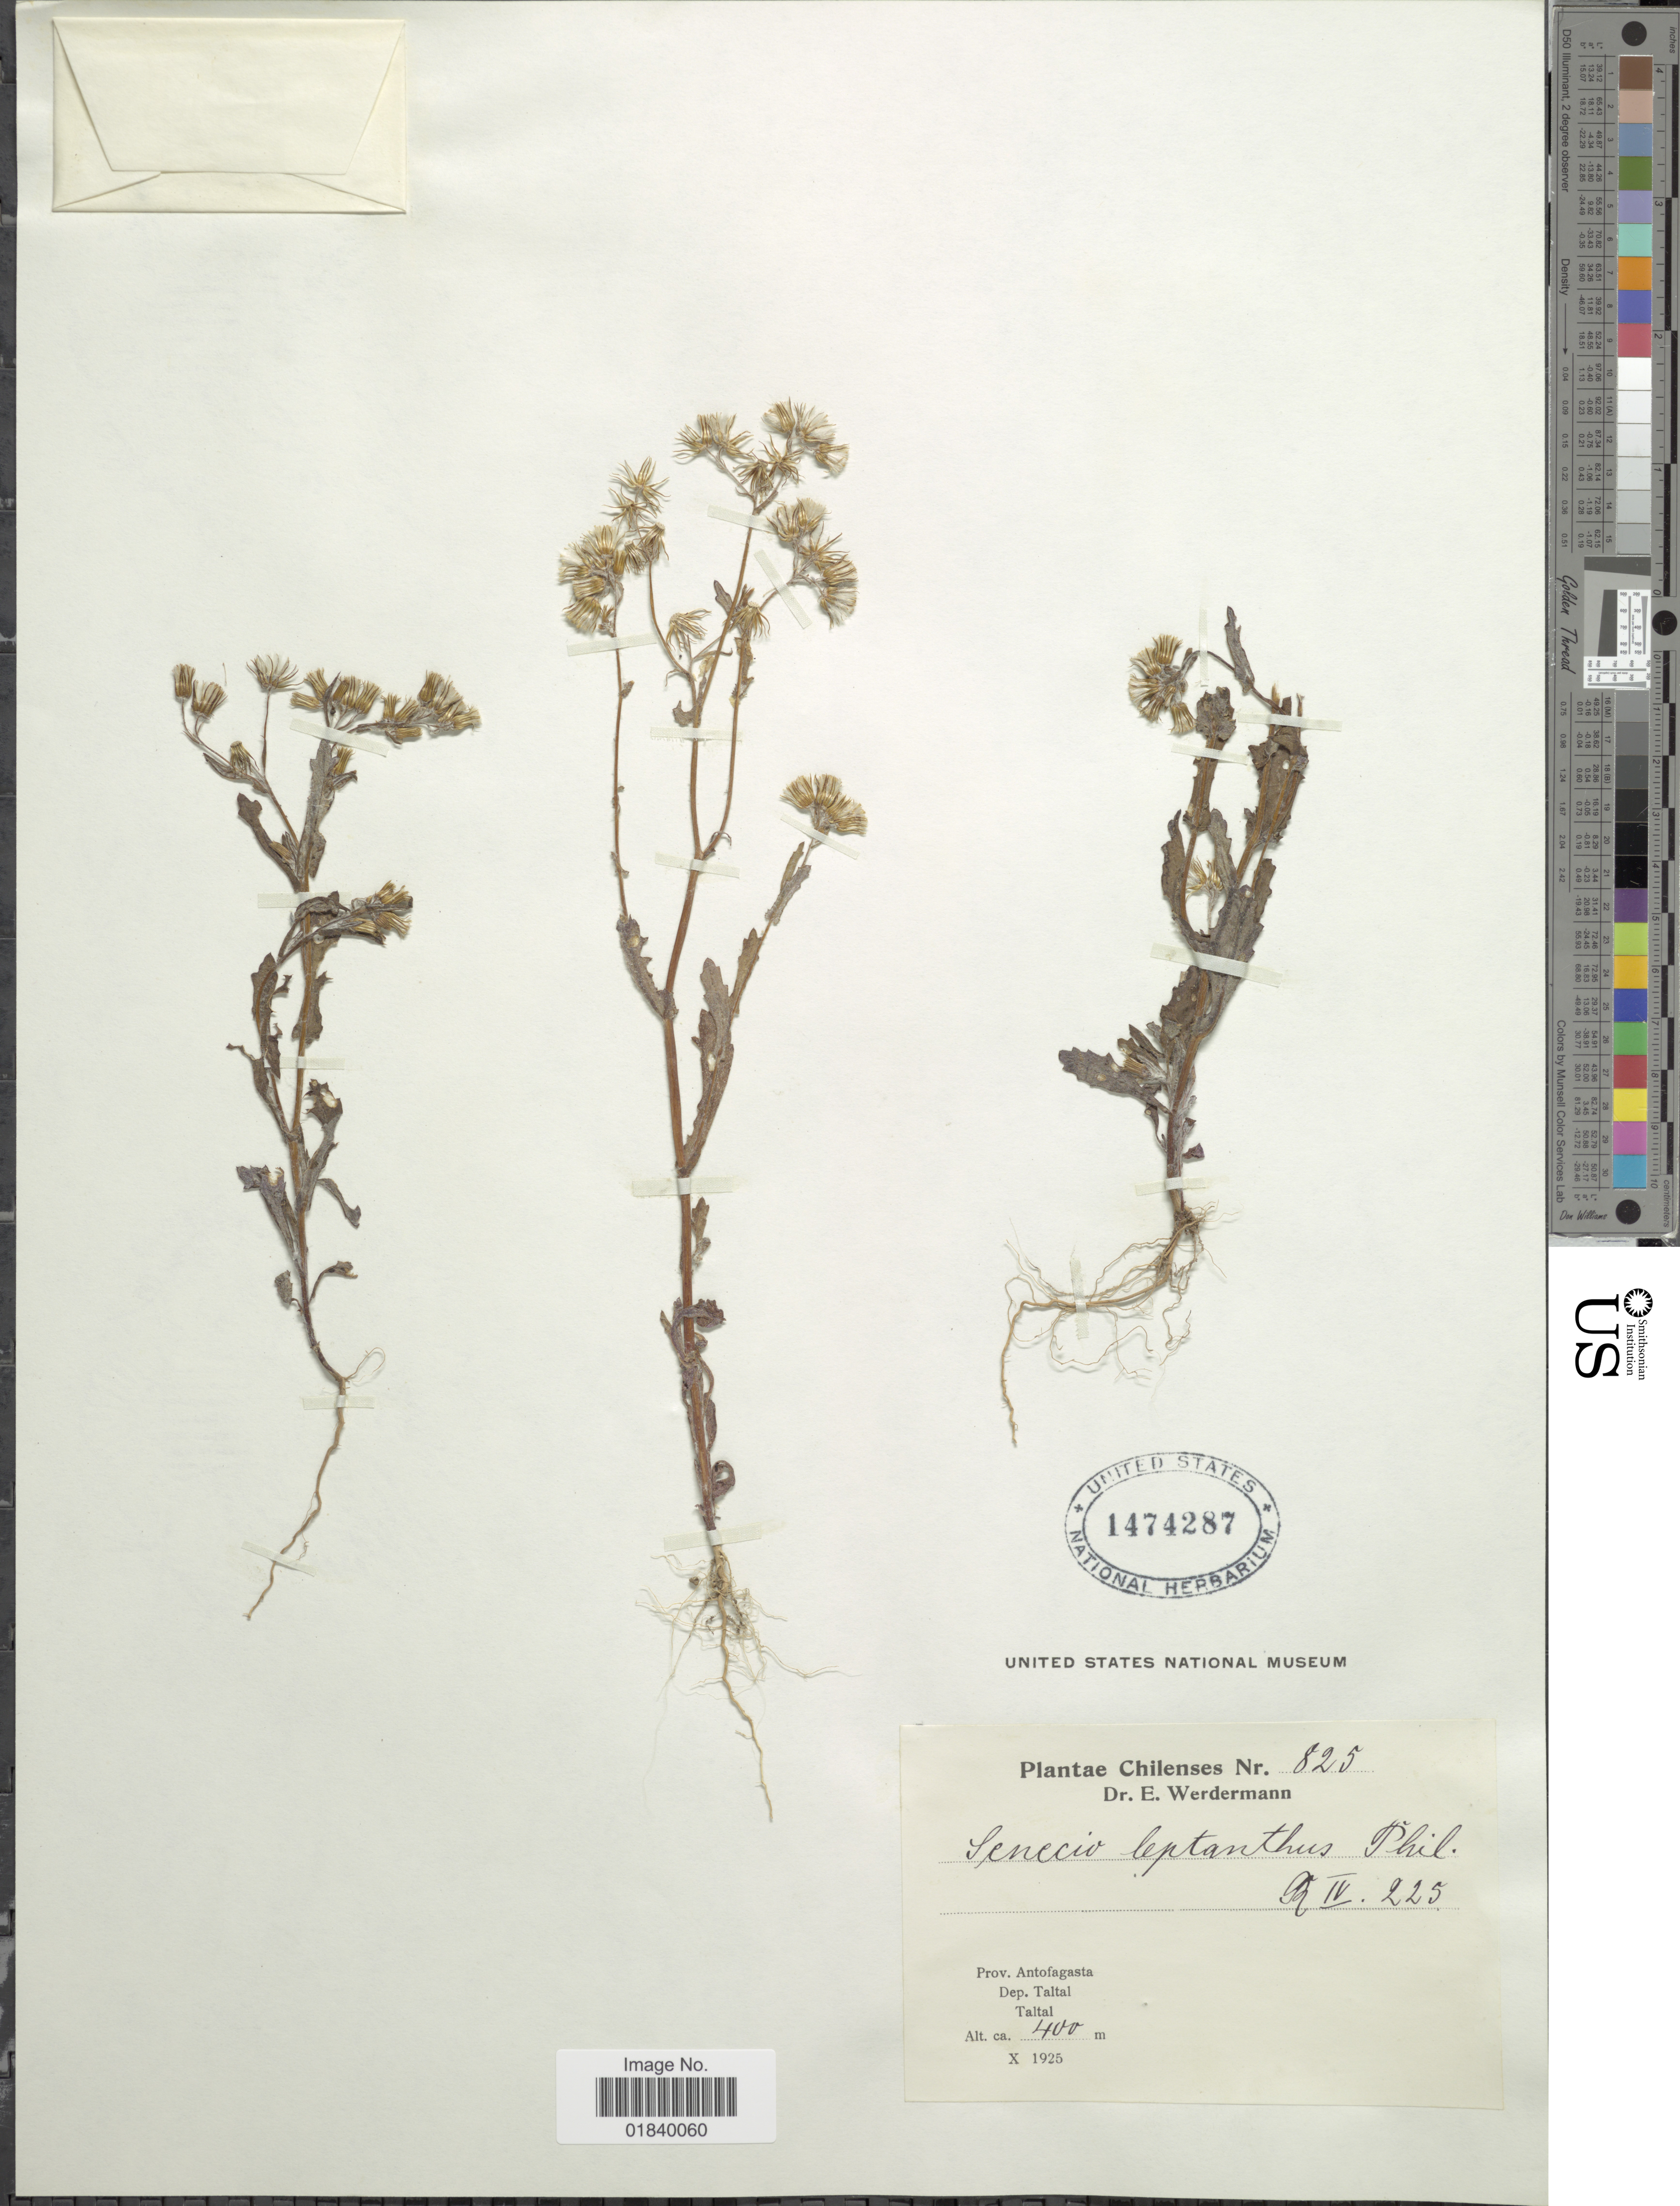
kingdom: Plantae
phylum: Tracheophyta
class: Magnoliopsida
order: Asterales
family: Asteraceae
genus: Erechtites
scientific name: Erechtites leptanthus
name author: (Phil.) Cabrera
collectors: E. Werdermann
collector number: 825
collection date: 1925-10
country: Chile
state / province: Antofagasta (II)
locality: Prov. Antofagasta. Dep. Taltal.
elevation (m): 400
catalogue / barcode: US 1474287